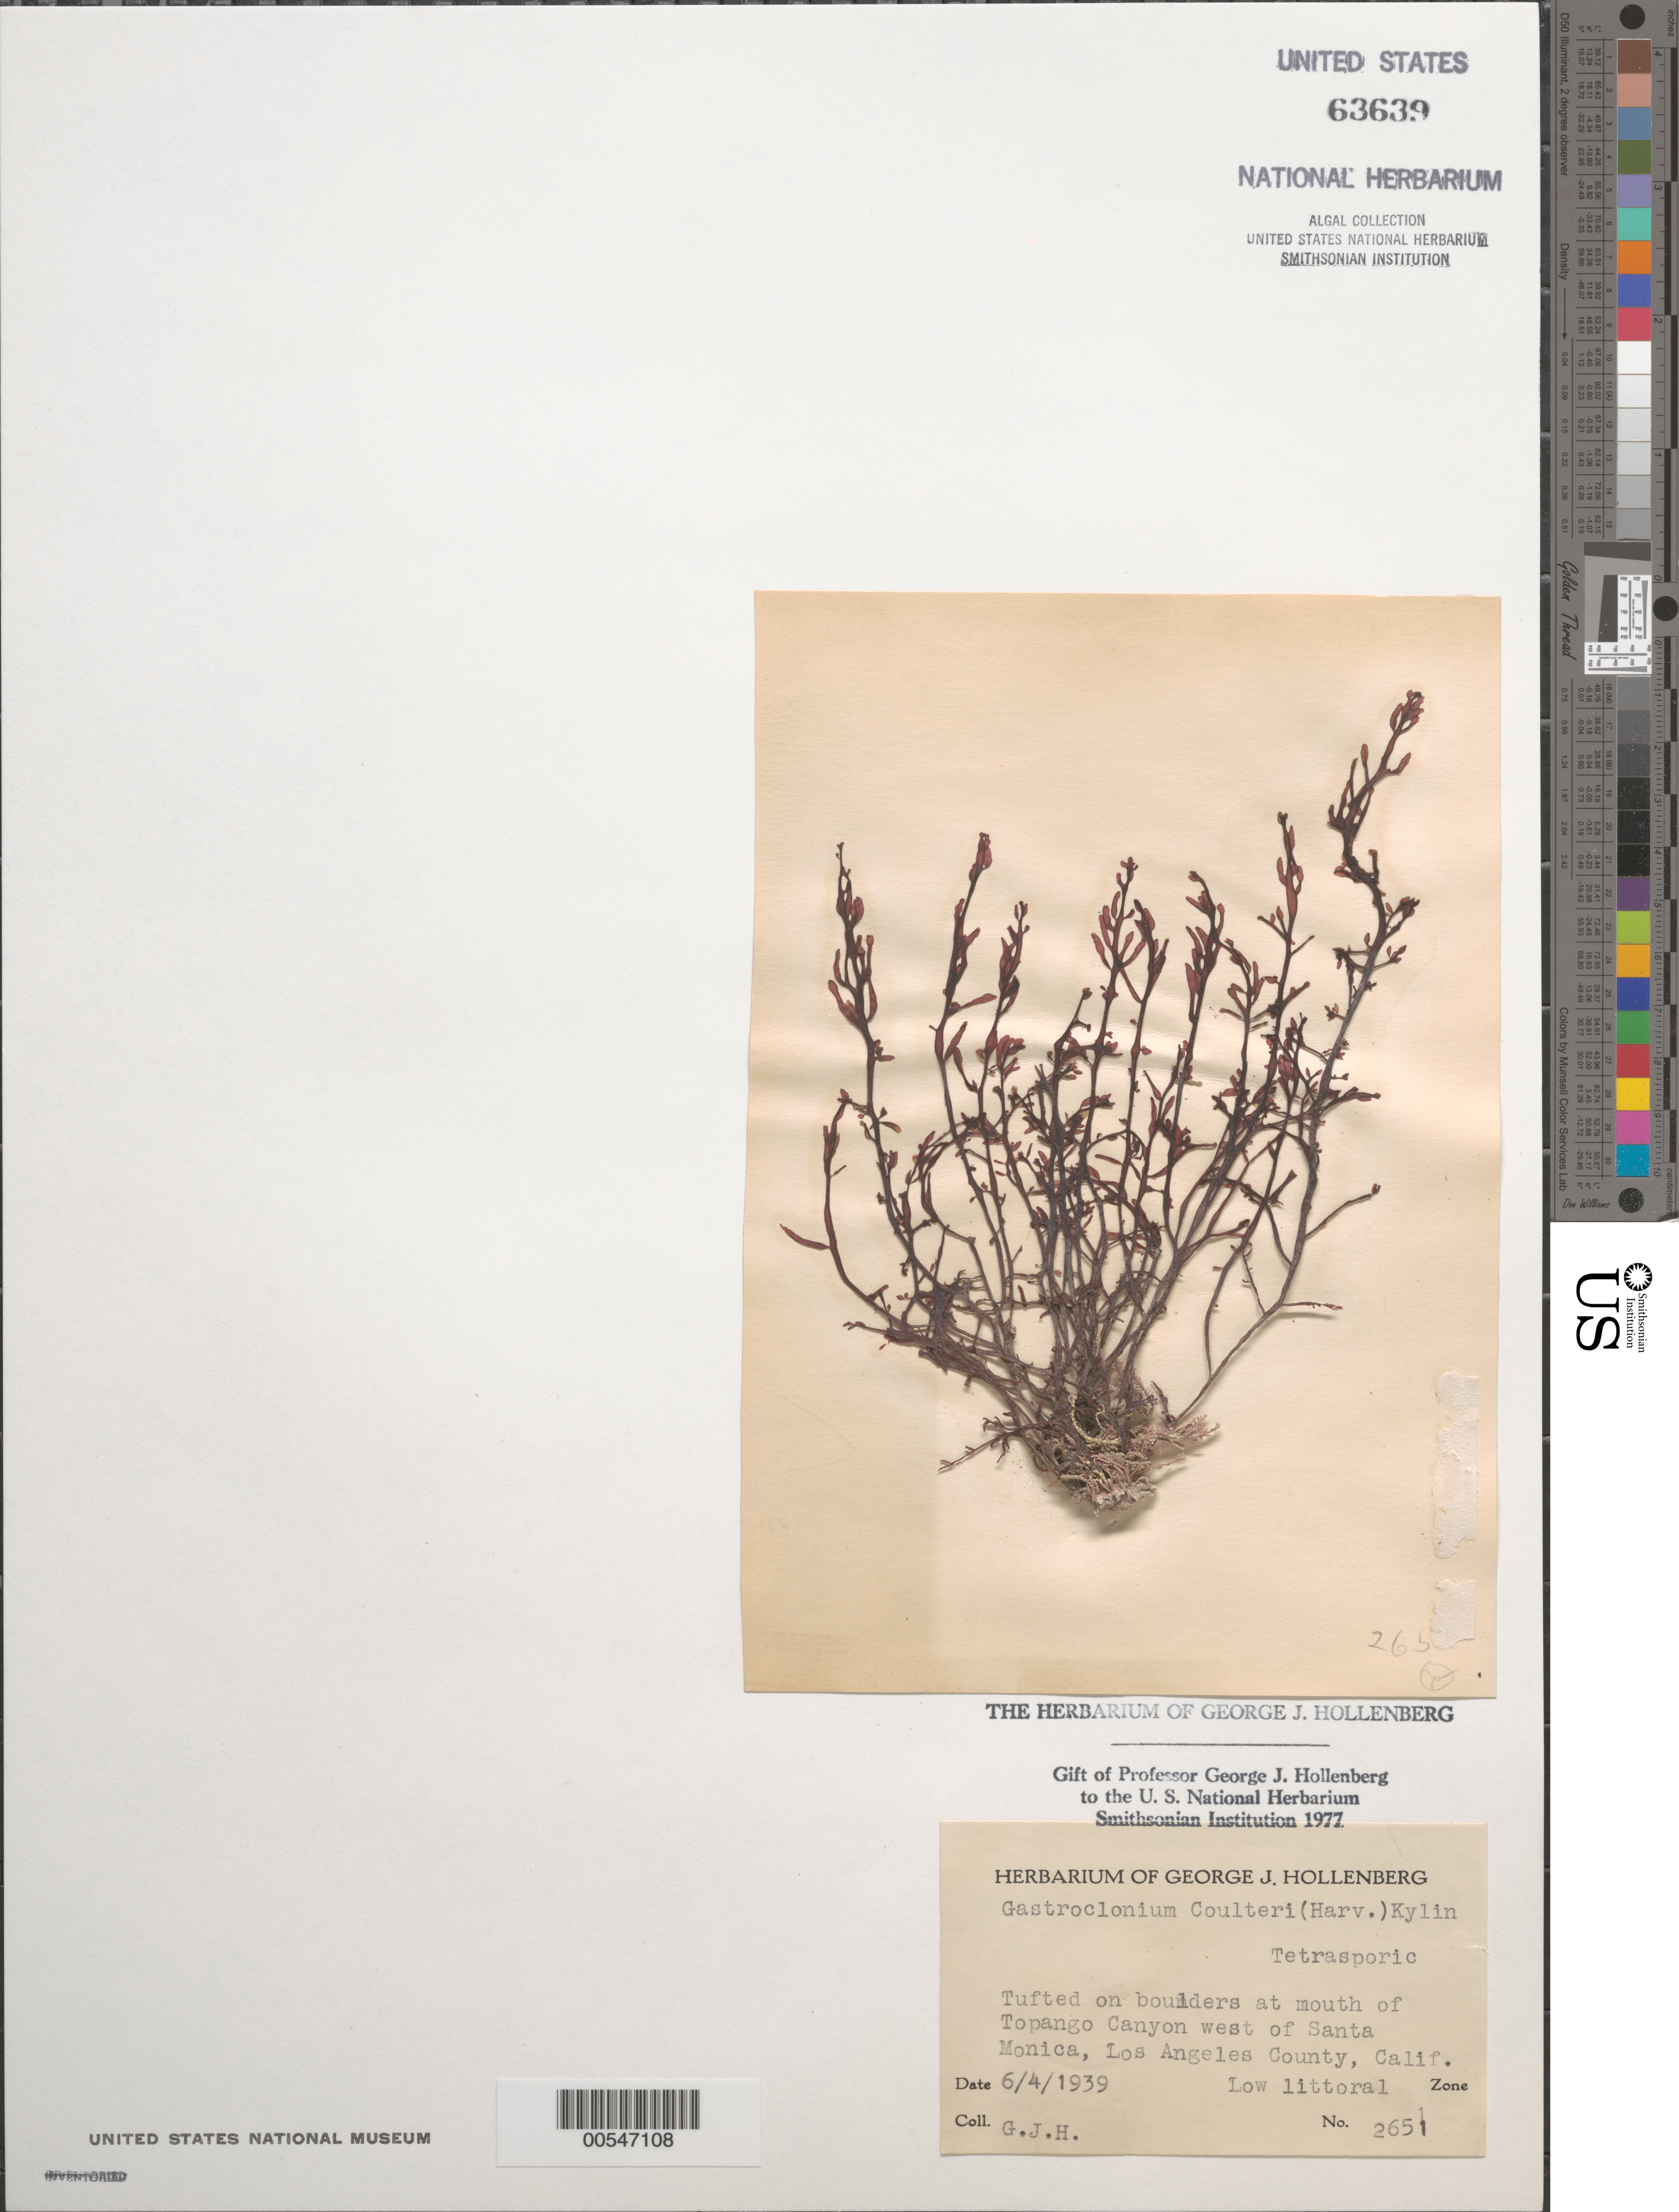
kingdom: Plantae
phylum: Rhodophyta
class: Florideophyceae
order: Rhodymeniales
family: Champiaceae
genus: Neogastroclonium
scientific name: Neogastroclonium subarticulatum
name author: (Turner) L. Le Gall et al.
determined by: Algae name updating Project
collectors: G. Hollenberg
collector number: GJH 2651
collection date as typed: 04 Jun 1939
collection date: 1939-06-04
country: United States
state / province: California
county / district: Los Angeles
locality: Topango Canyon mouth, west of Santa Monica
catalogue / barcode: US 63639